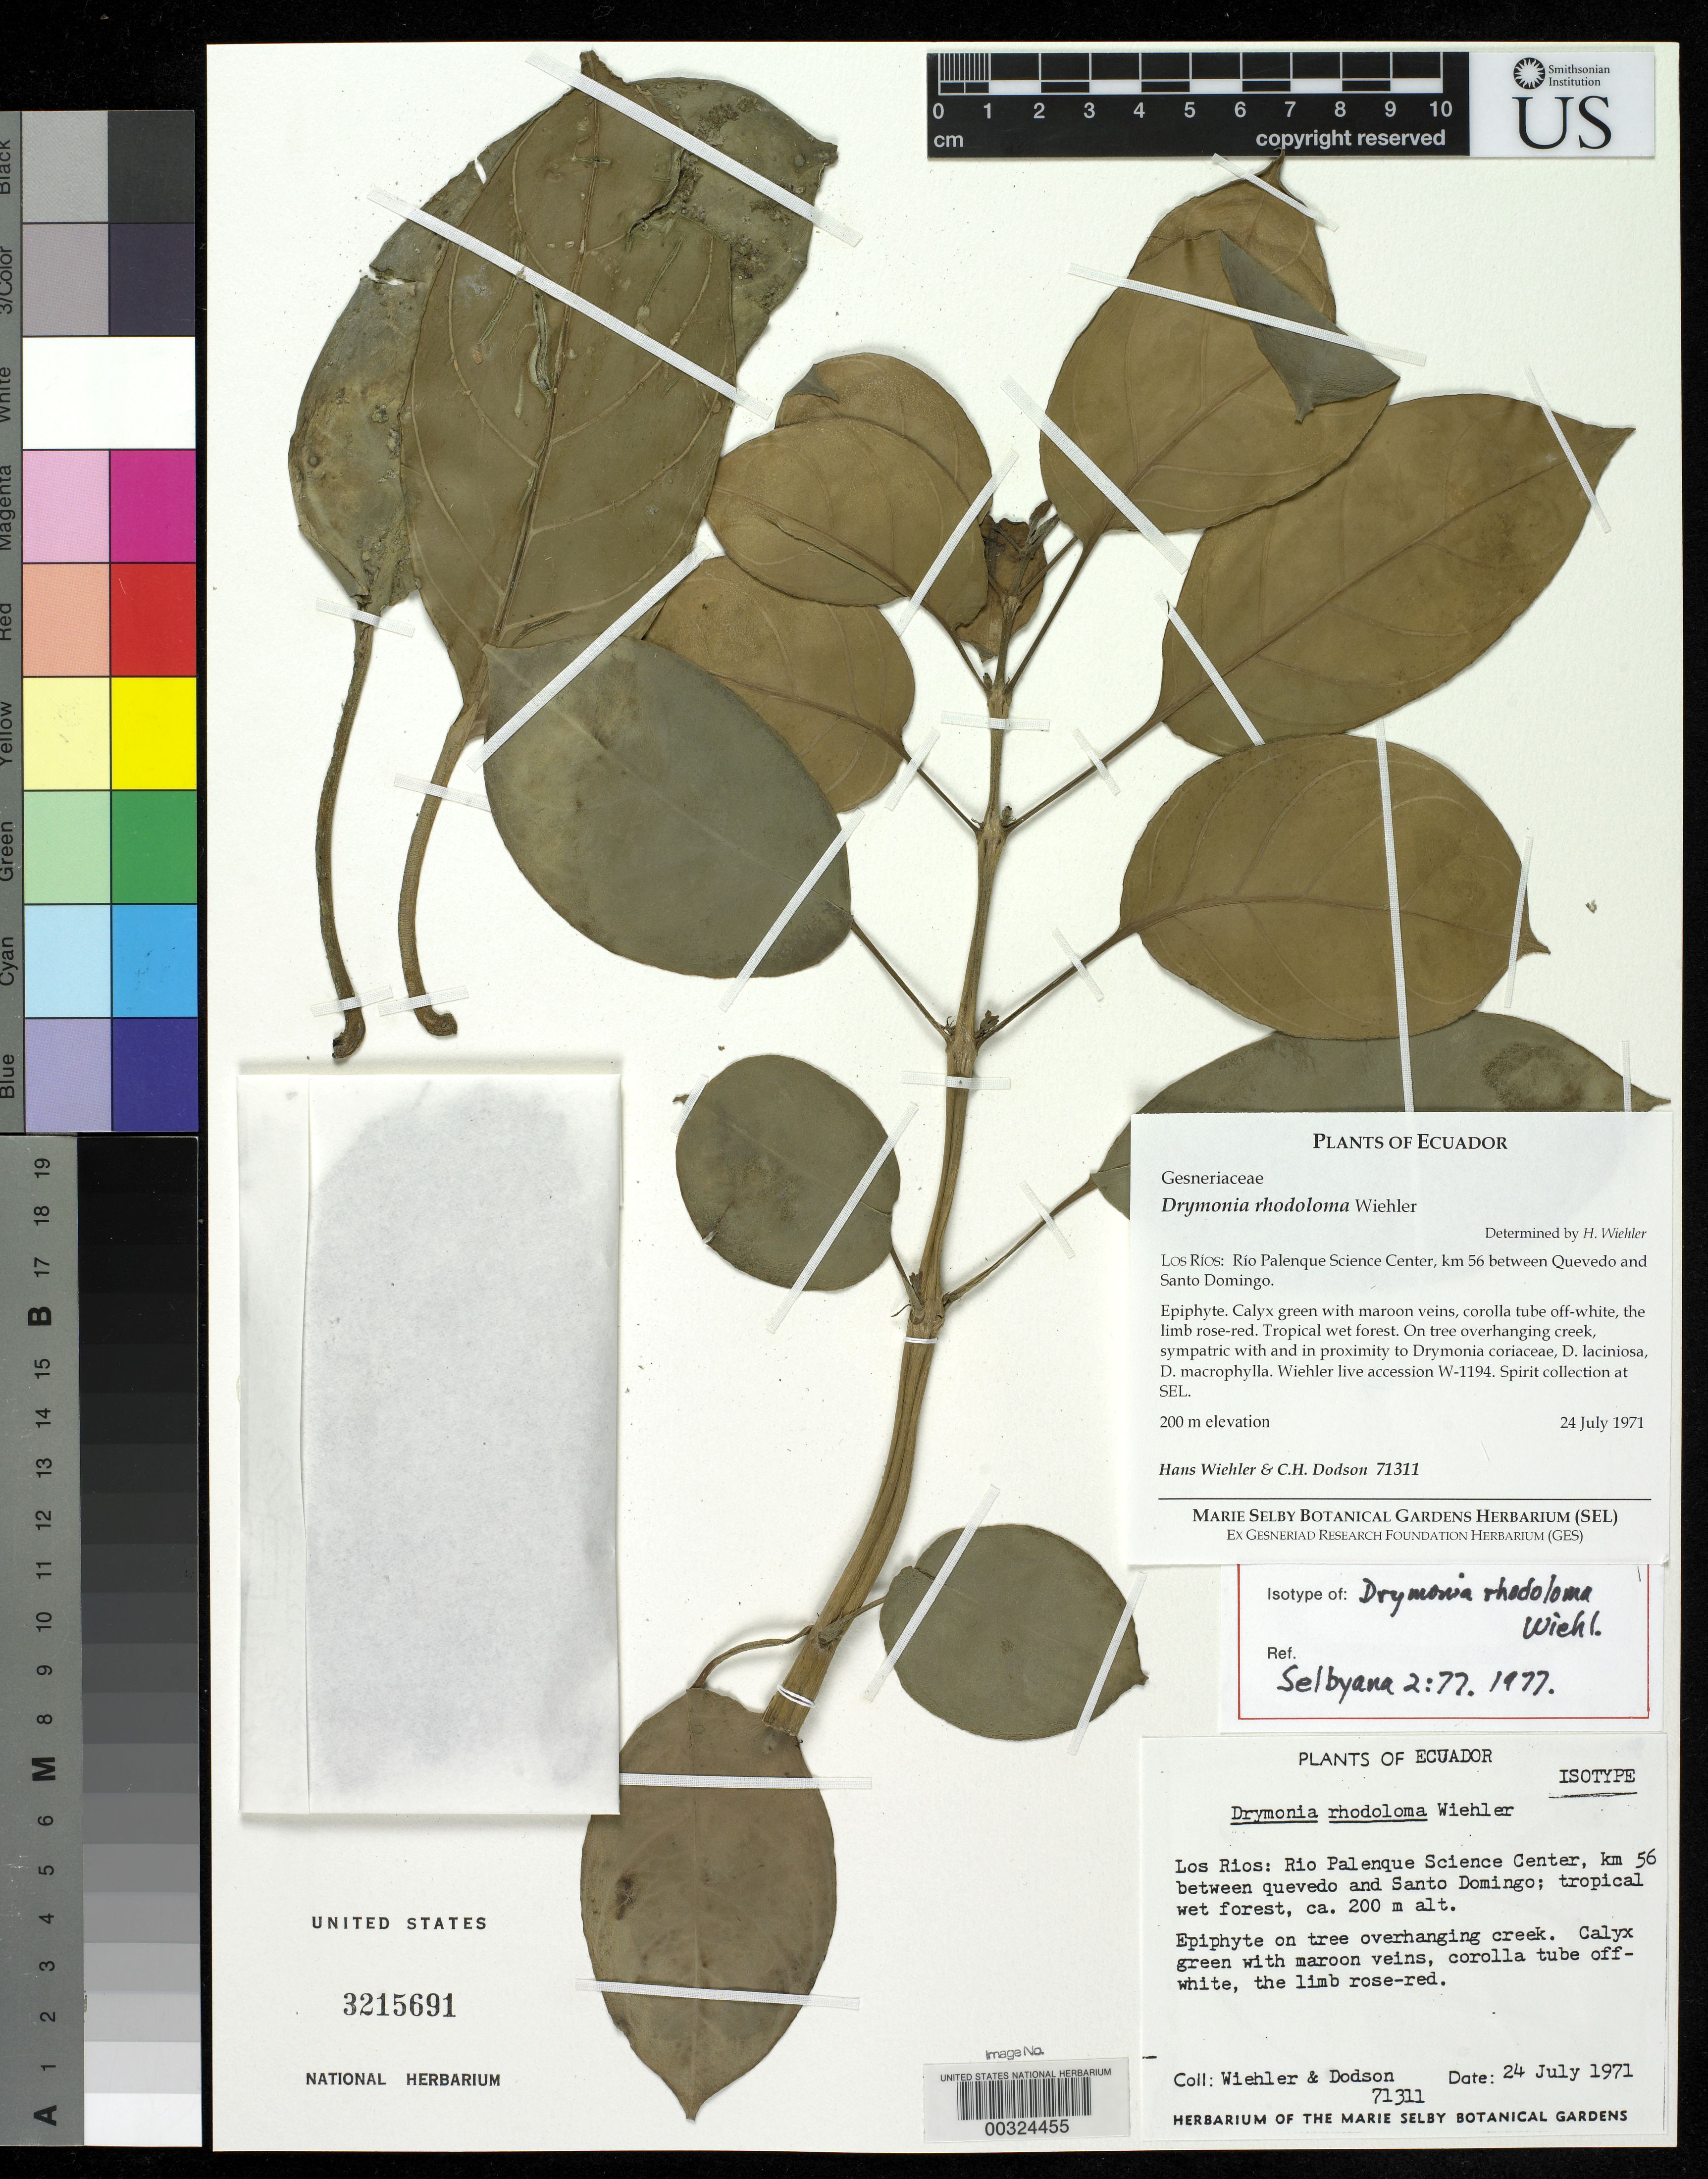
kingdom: Plantae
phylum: Tracheophyta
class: Magnoliopsida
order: Lamiales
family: Gesneriaceae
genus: Drymonia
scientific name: Drymonia rhodoloma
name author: Wiehler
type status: Isotype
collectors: H. J. Wiehler & -- Dodson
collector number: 71311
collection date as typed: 24 Jul 1971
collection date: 1971-07-24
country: Ecuador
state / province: Los Ríos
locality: Rio Palenque Science Center, km 56 between Quevedo & Santo Domingo.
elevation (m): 200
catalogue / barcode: US 3215691